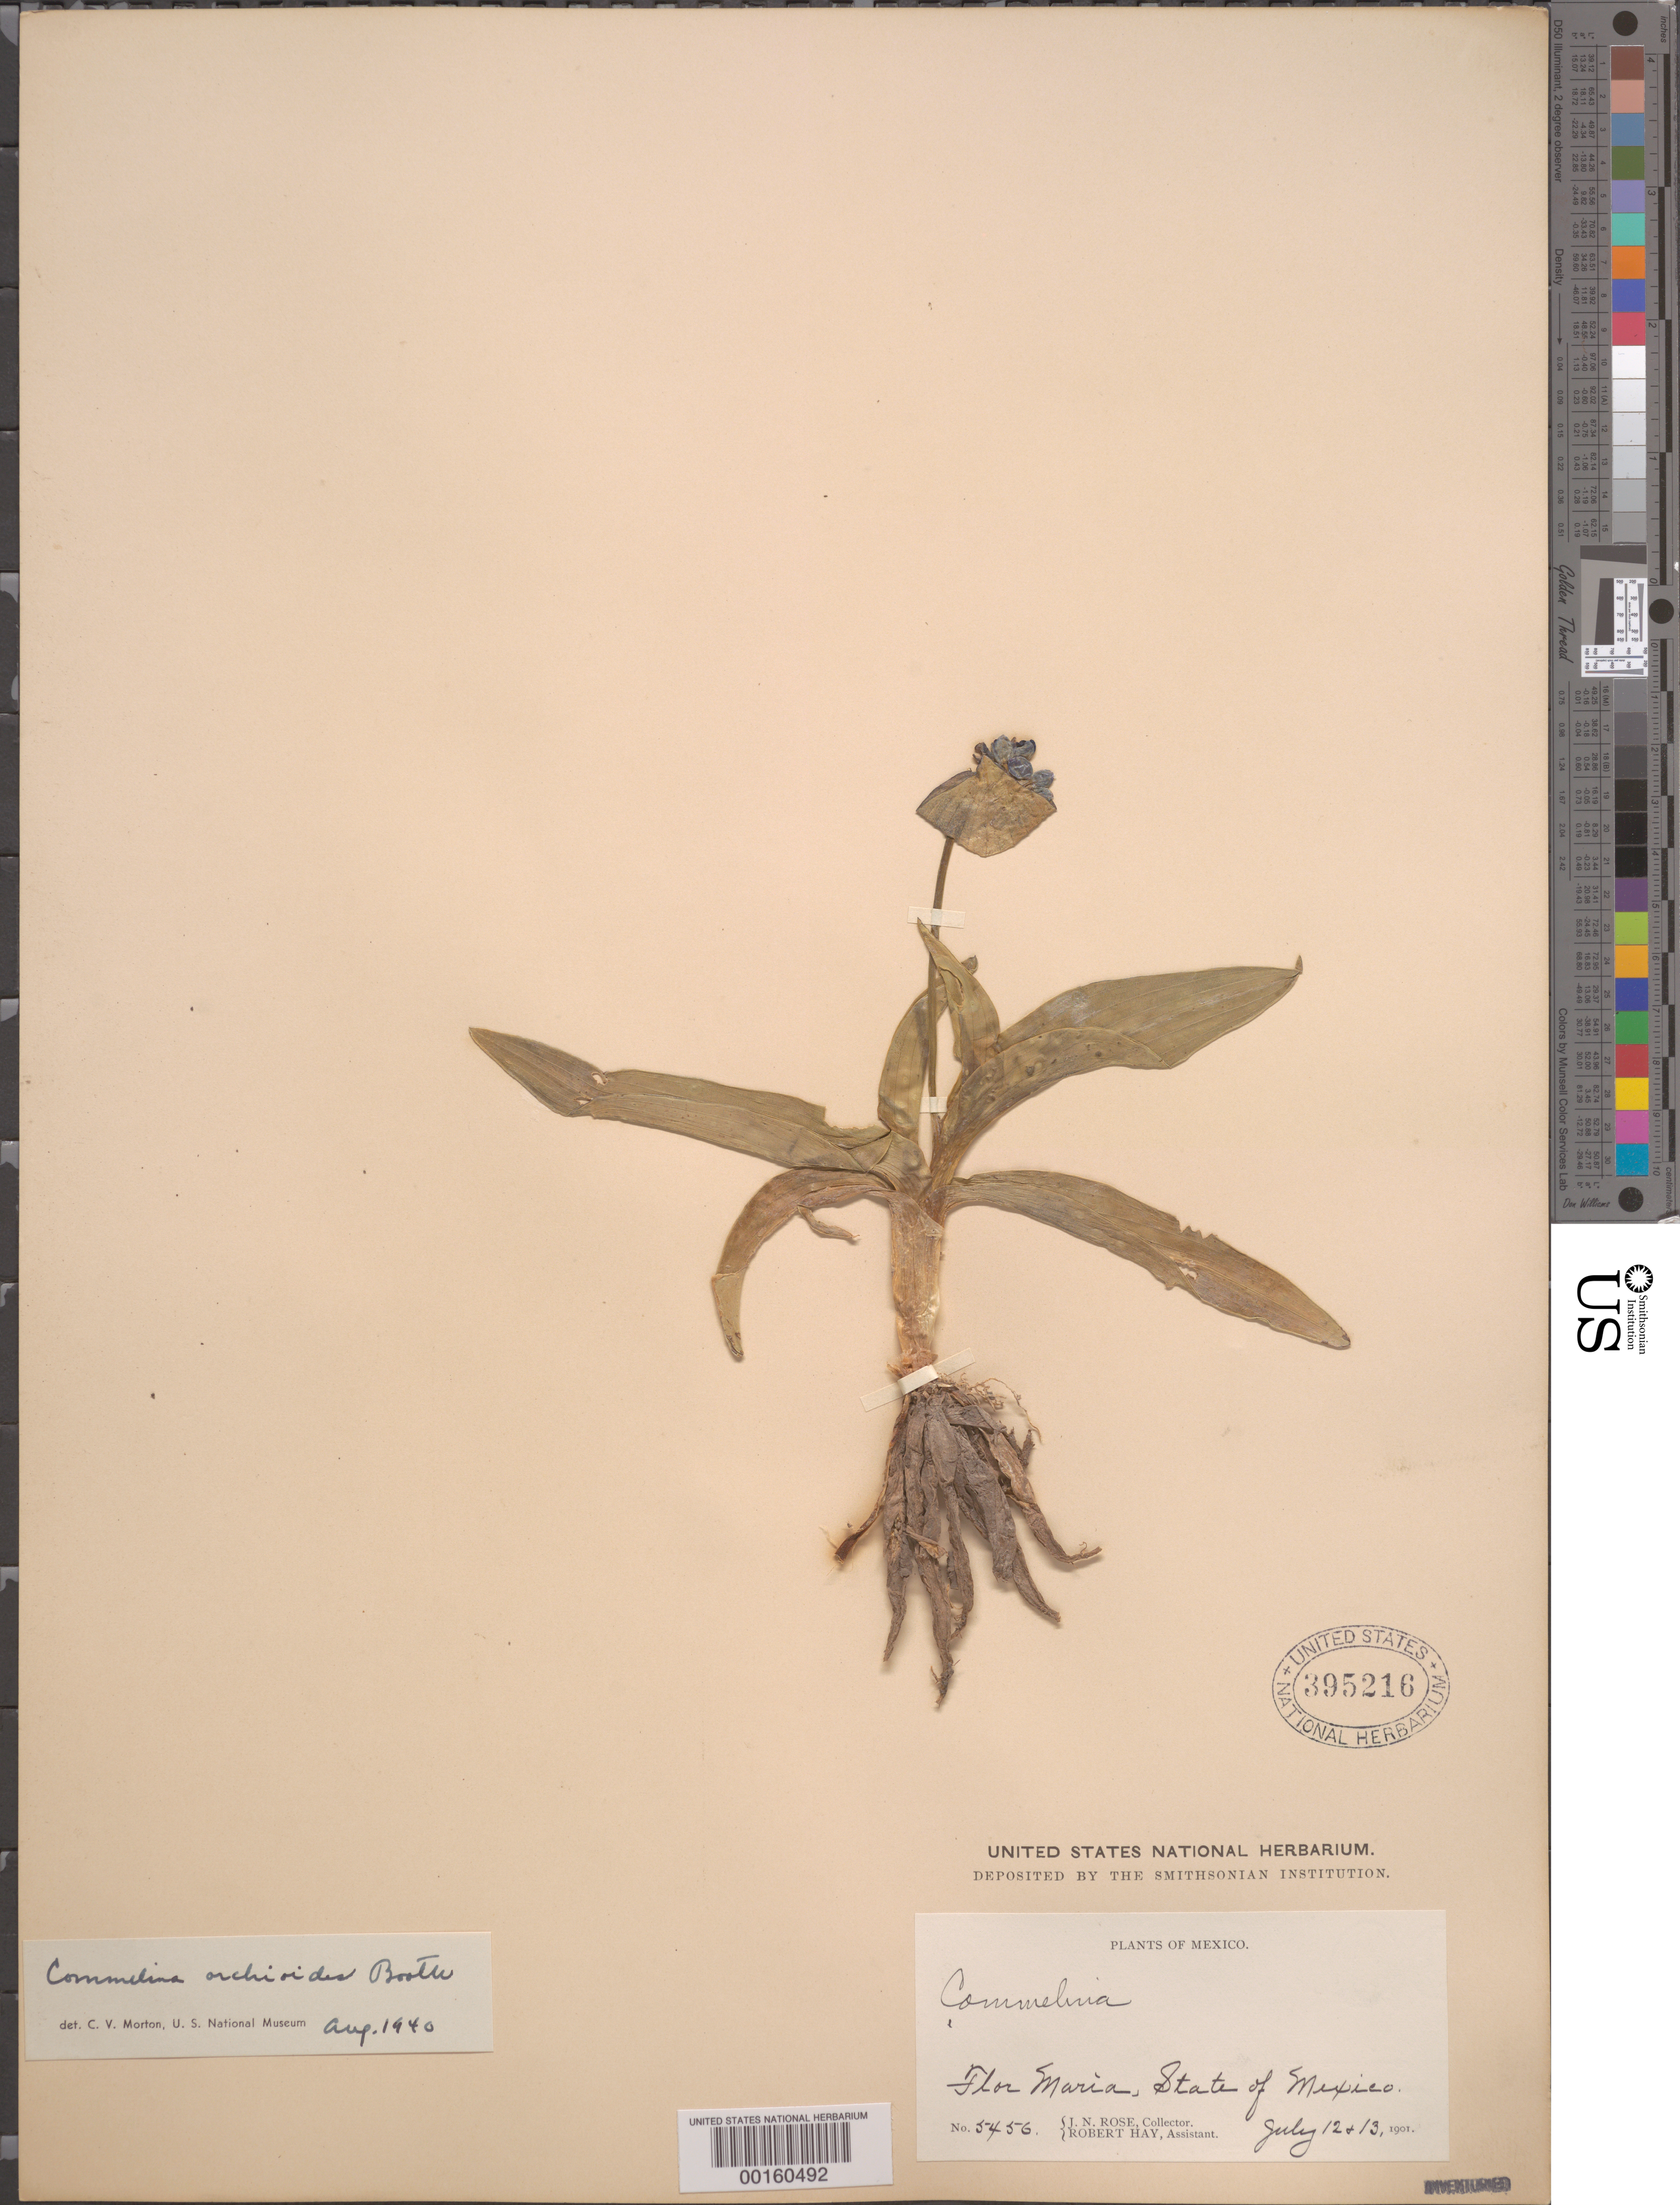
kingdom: Plantae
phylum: Tracheophyta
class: Liliopsida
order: Commelinales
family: Commelinaceae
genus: Commelina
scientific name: Commelina elliptica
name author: Kunth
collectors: J. N. Rose & R. H. Hay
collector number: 5456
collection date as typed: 12 Jul 1901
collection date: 1901-07-12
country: Mexico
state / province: México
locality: Flor Maria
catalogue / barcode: US 395216